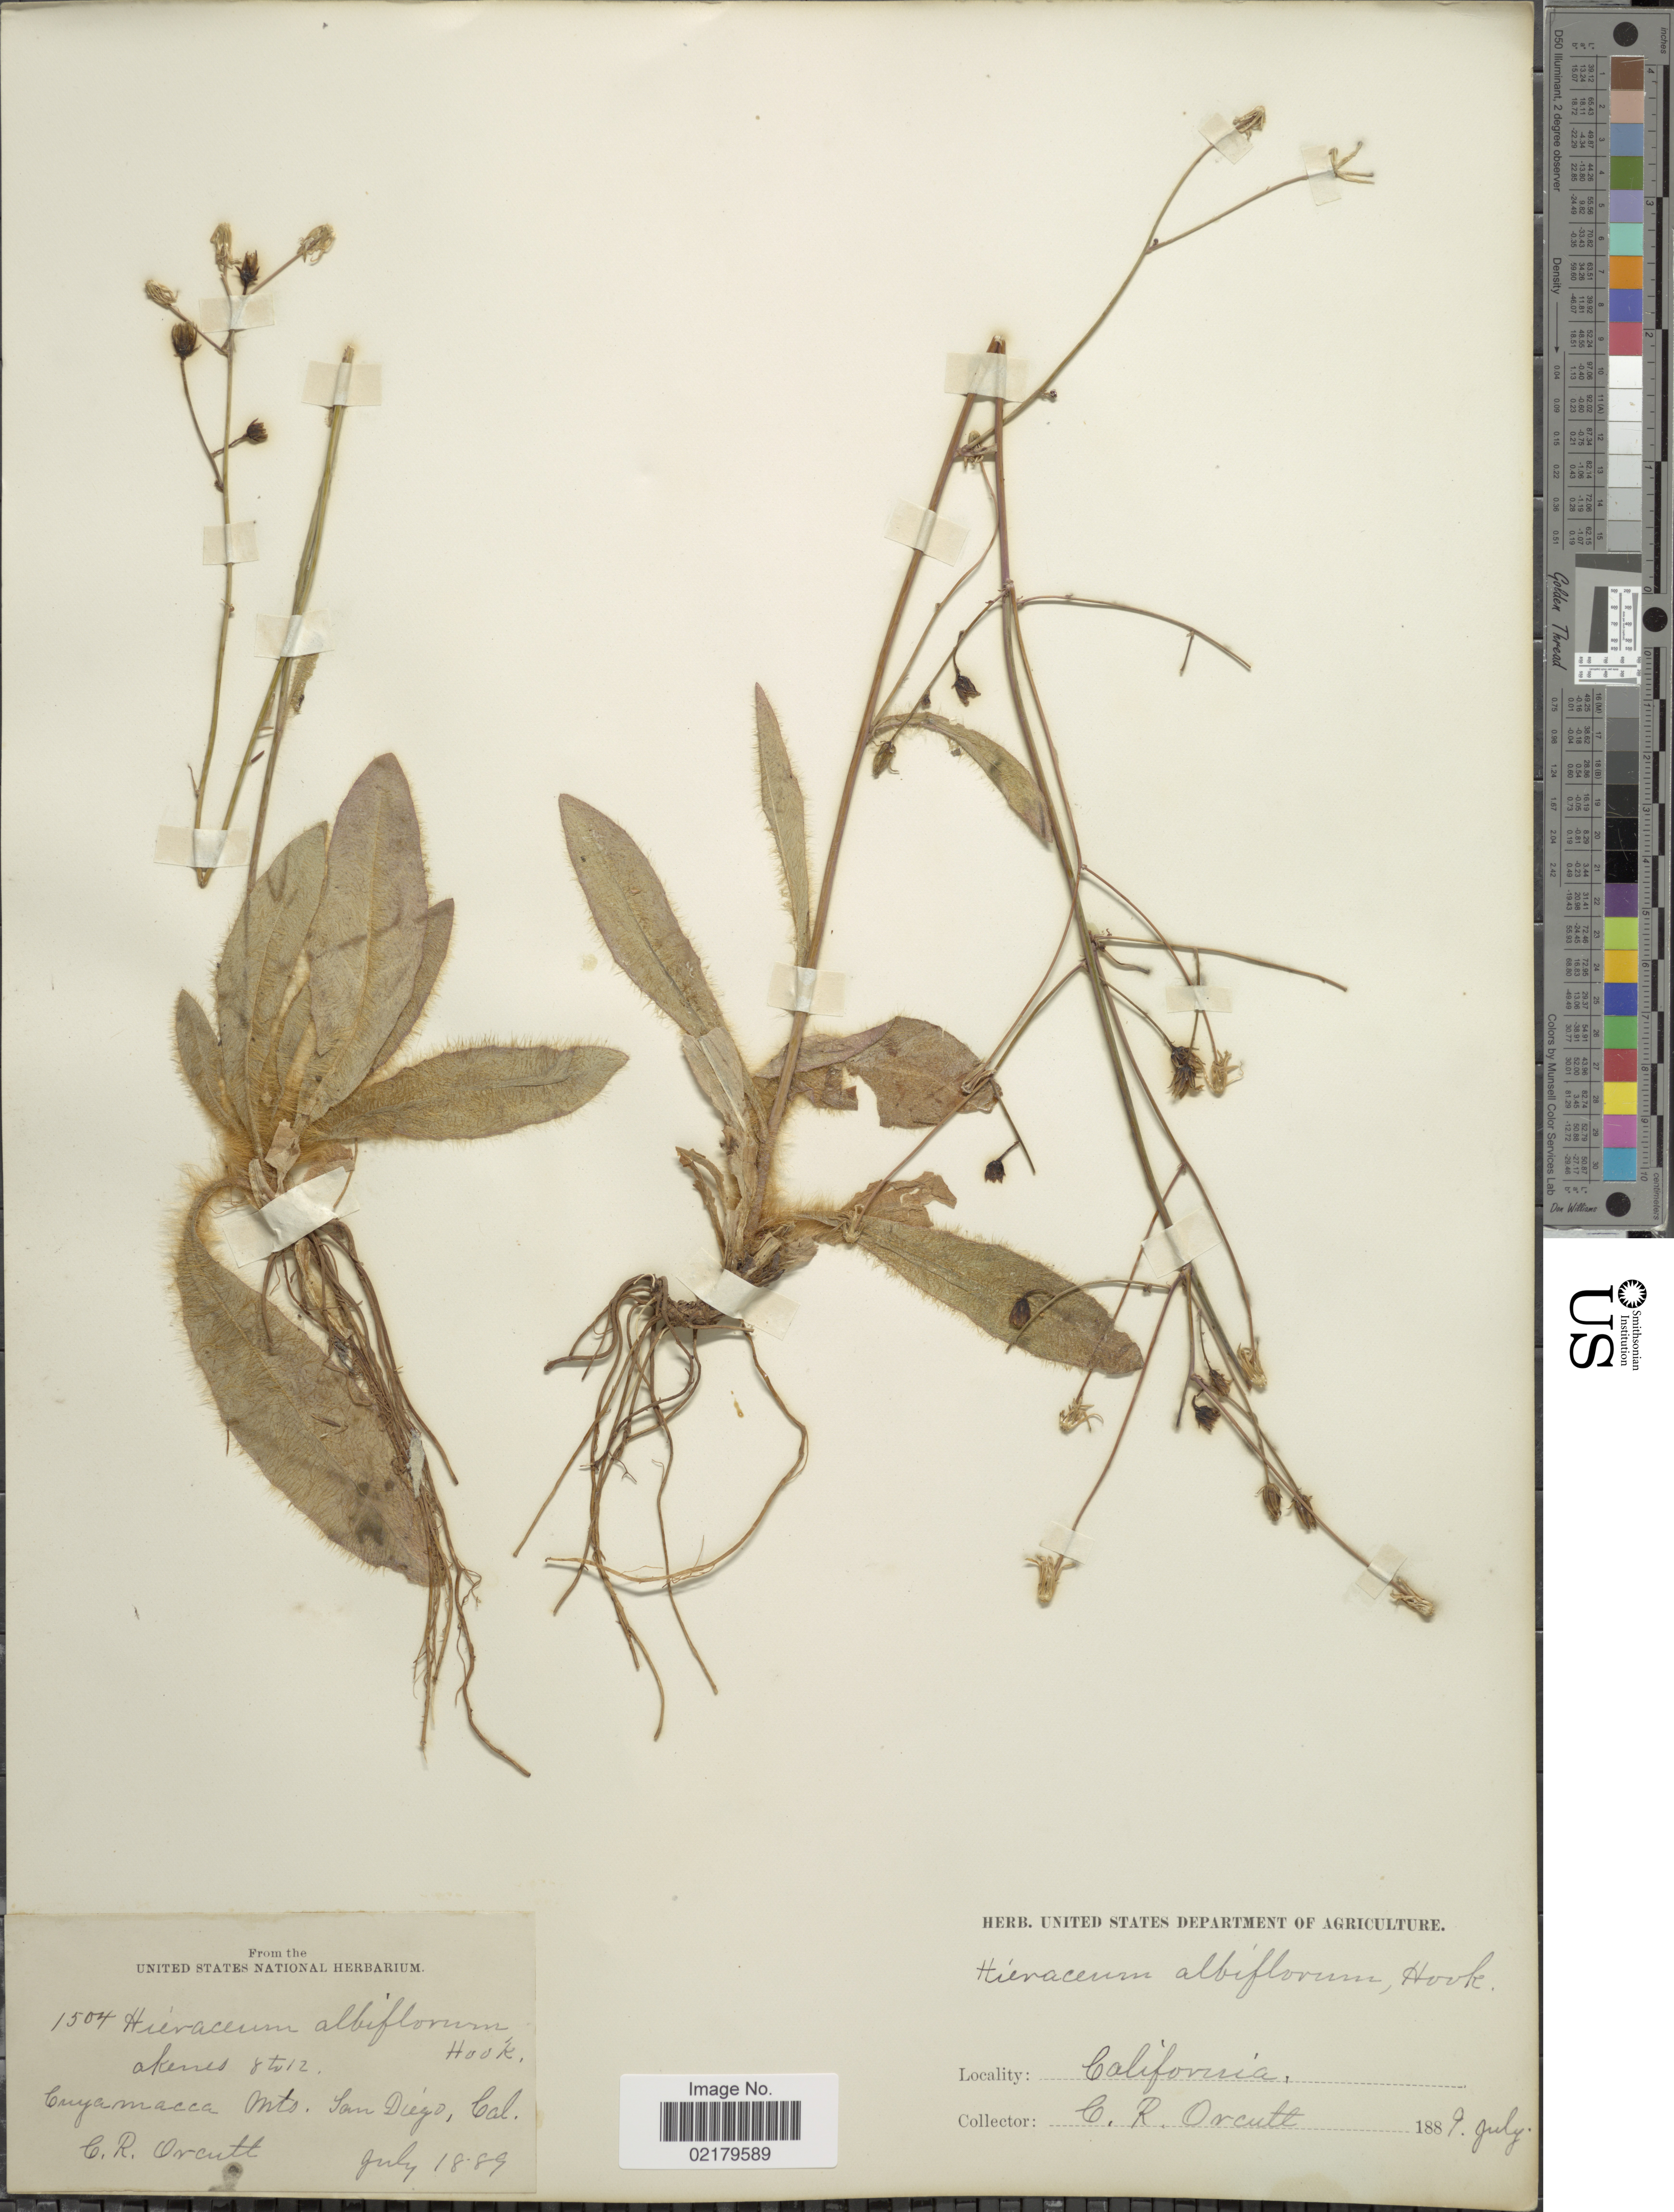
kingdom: Plantae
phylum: Tracheophyta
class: Magnoliopsida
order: Asterales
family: Asteraceae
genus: Hieracium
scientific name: Hieracium albiflorum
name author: Hook.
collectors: C. R. Orcutt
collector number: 1504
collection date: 1889-07-09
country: United States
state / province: California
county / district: San Diego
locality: Cuyamacca mts. San Diego